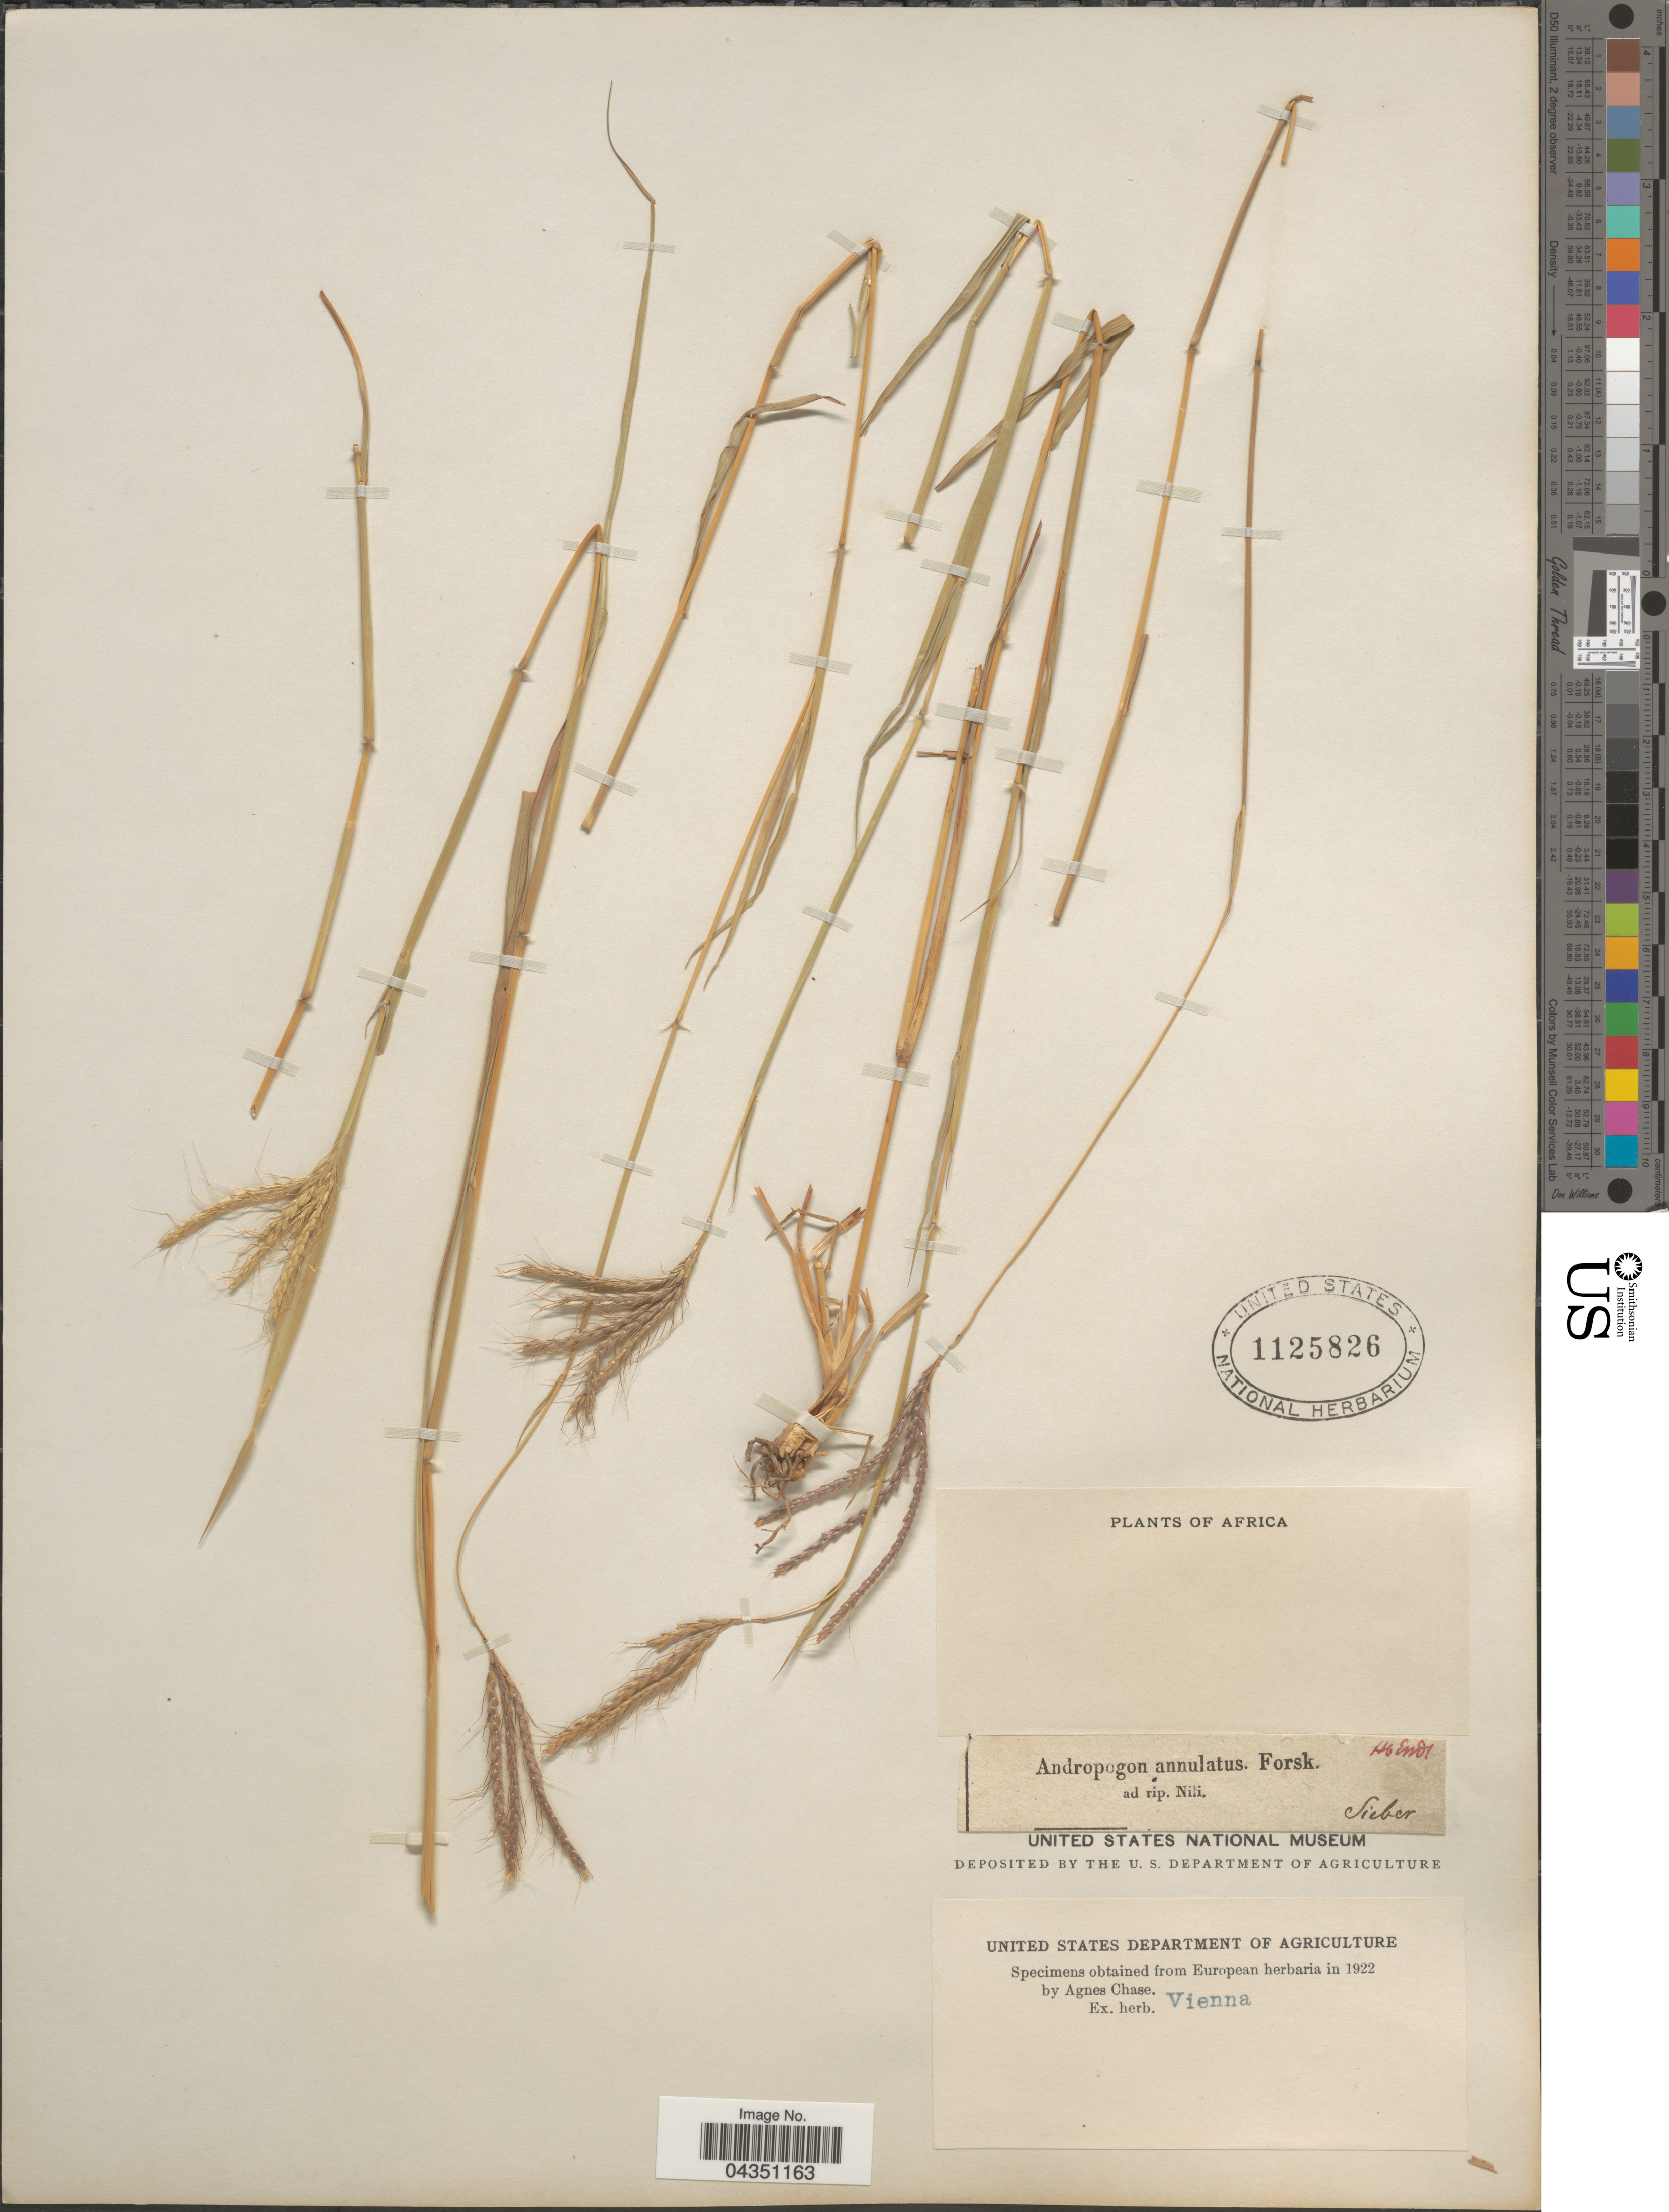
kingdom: Plantae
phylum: Tracheophyta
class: Liliopsida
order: Poales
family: Poaceae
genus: Dichanthium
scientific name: Dichanthium annulatum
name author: (Forssk.) Stapf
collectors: -- Sieber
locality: Africa.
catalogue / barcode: US 1125826